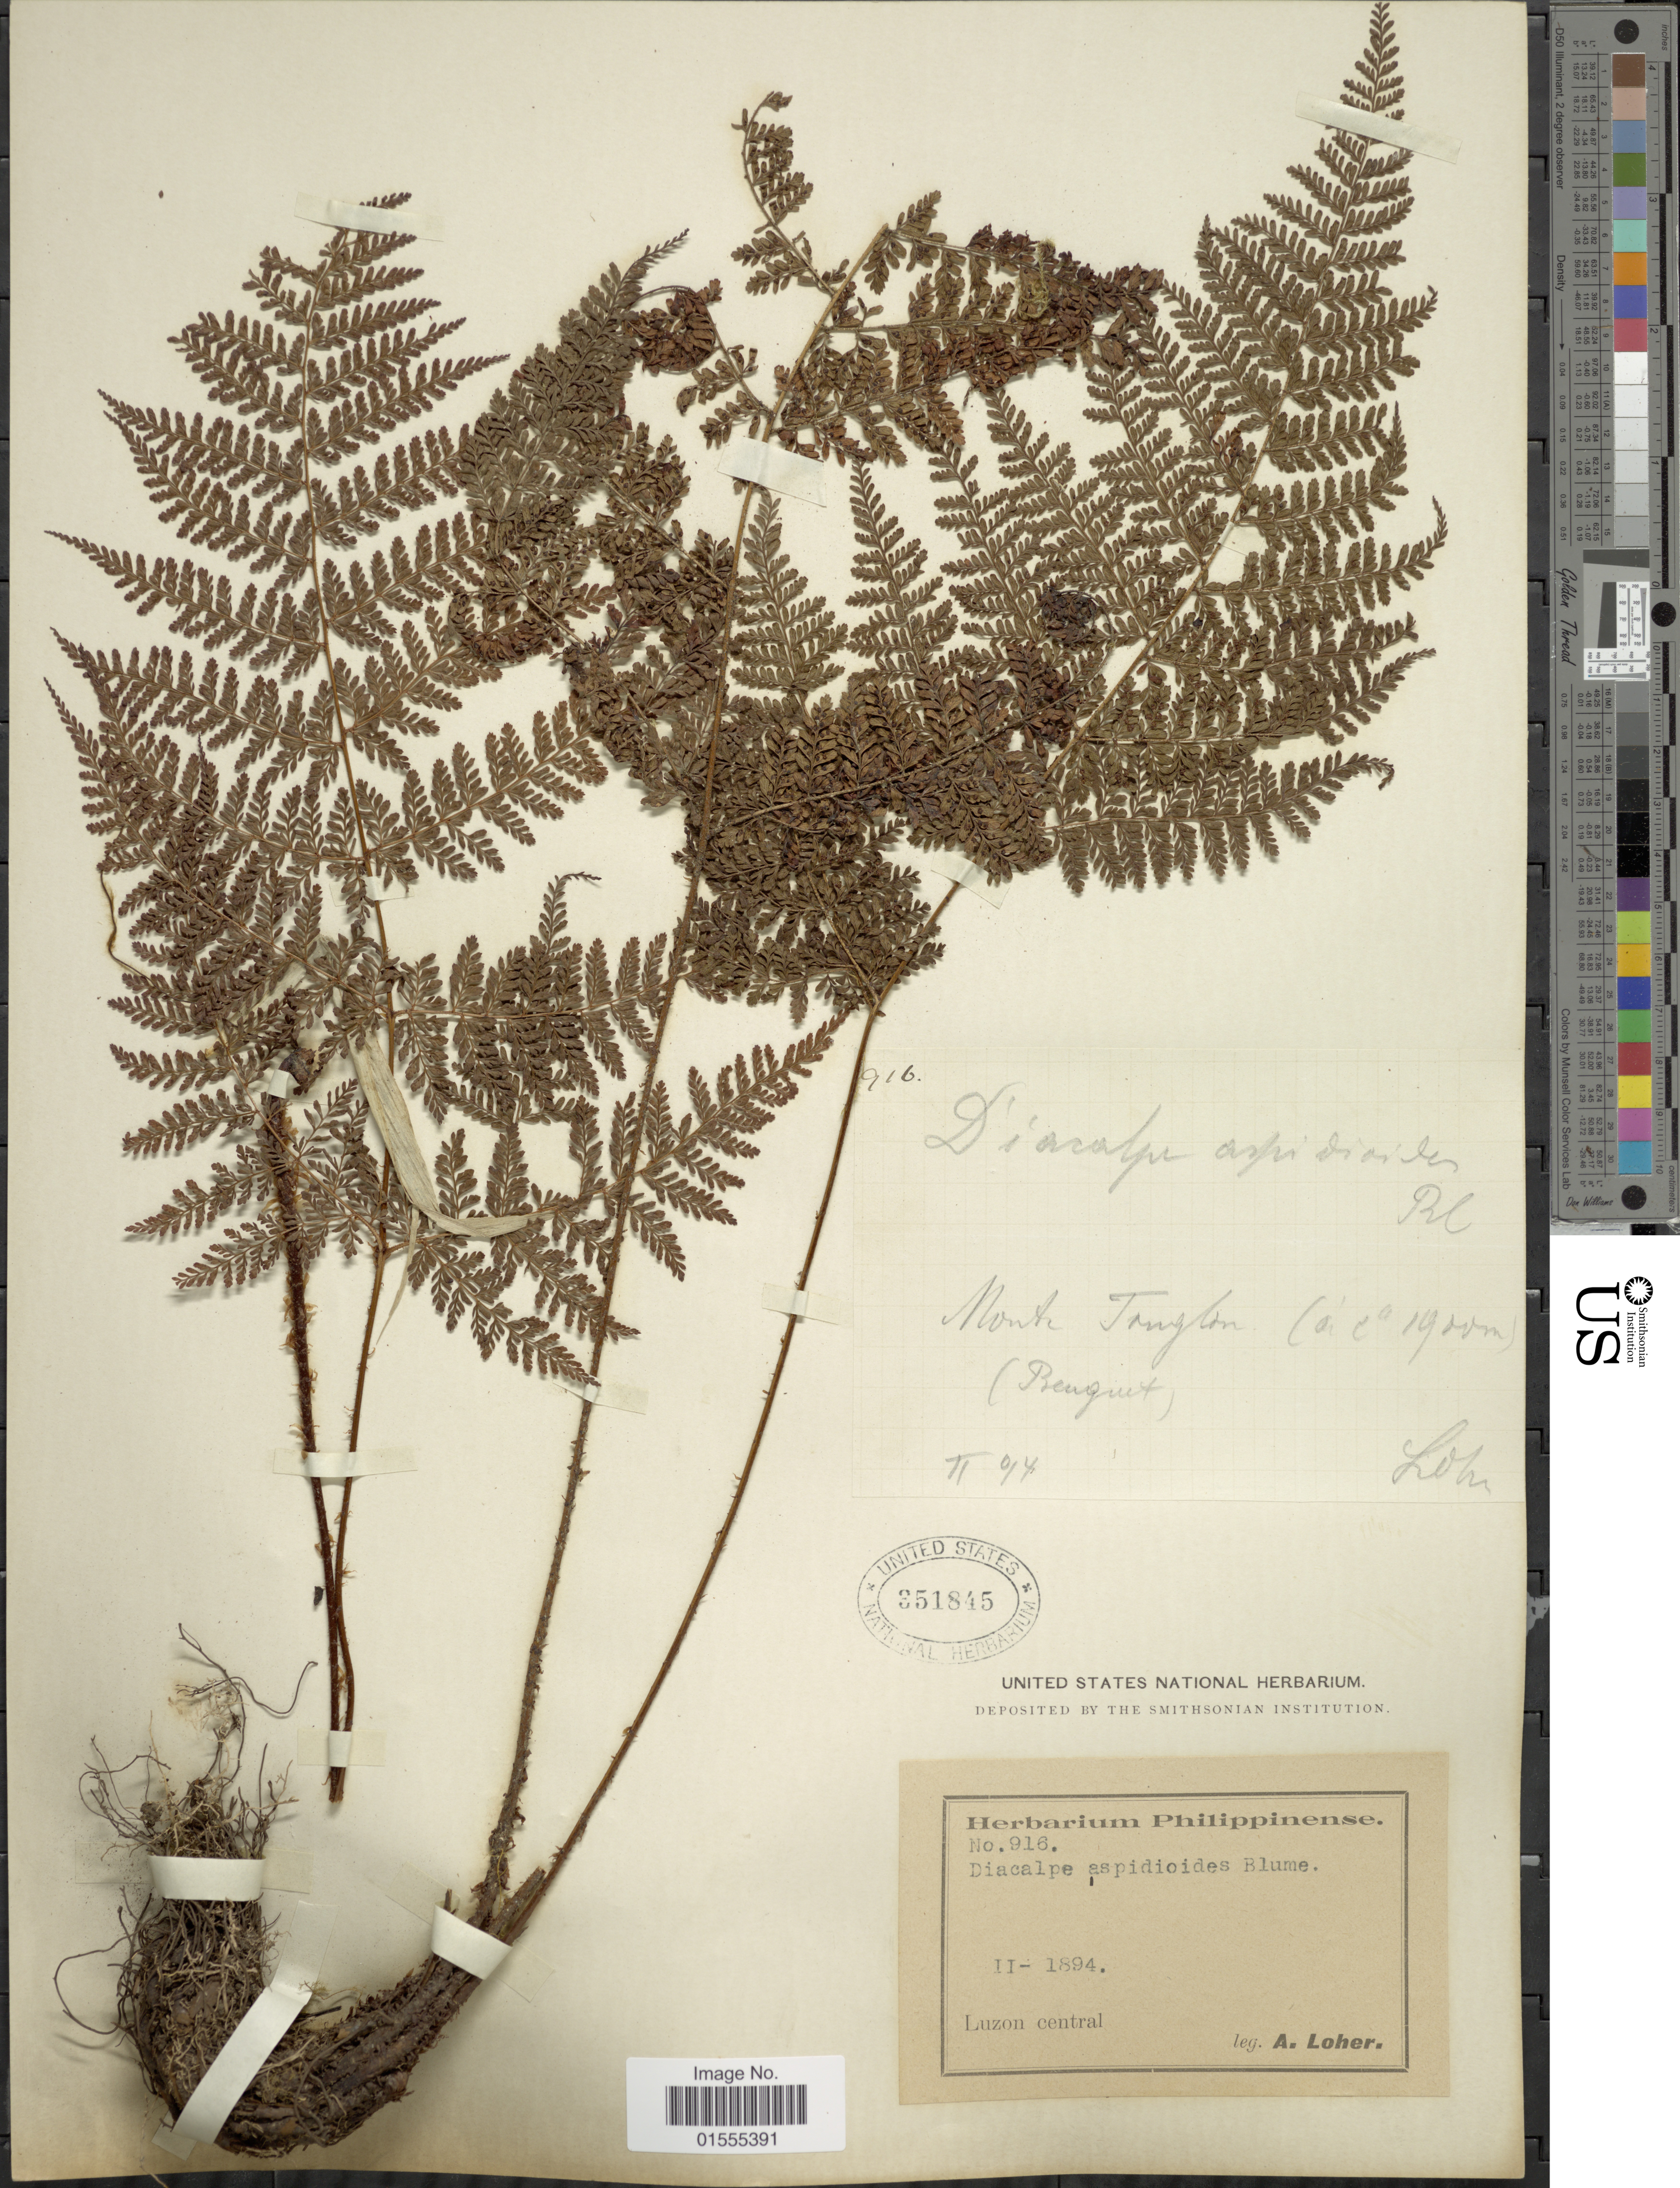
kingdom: Plantae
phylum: Tracheophyta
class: Polypodiopsida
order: Polypodiales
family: Dryopteridaceae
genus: Dryopteris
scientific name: Dryopteris pseudocaenopteris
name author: (Kunze) Li Bing Zhang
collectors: A. Loher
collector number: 916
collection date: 1894-02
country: Philippines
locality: Luzon central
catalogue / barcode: US 351845